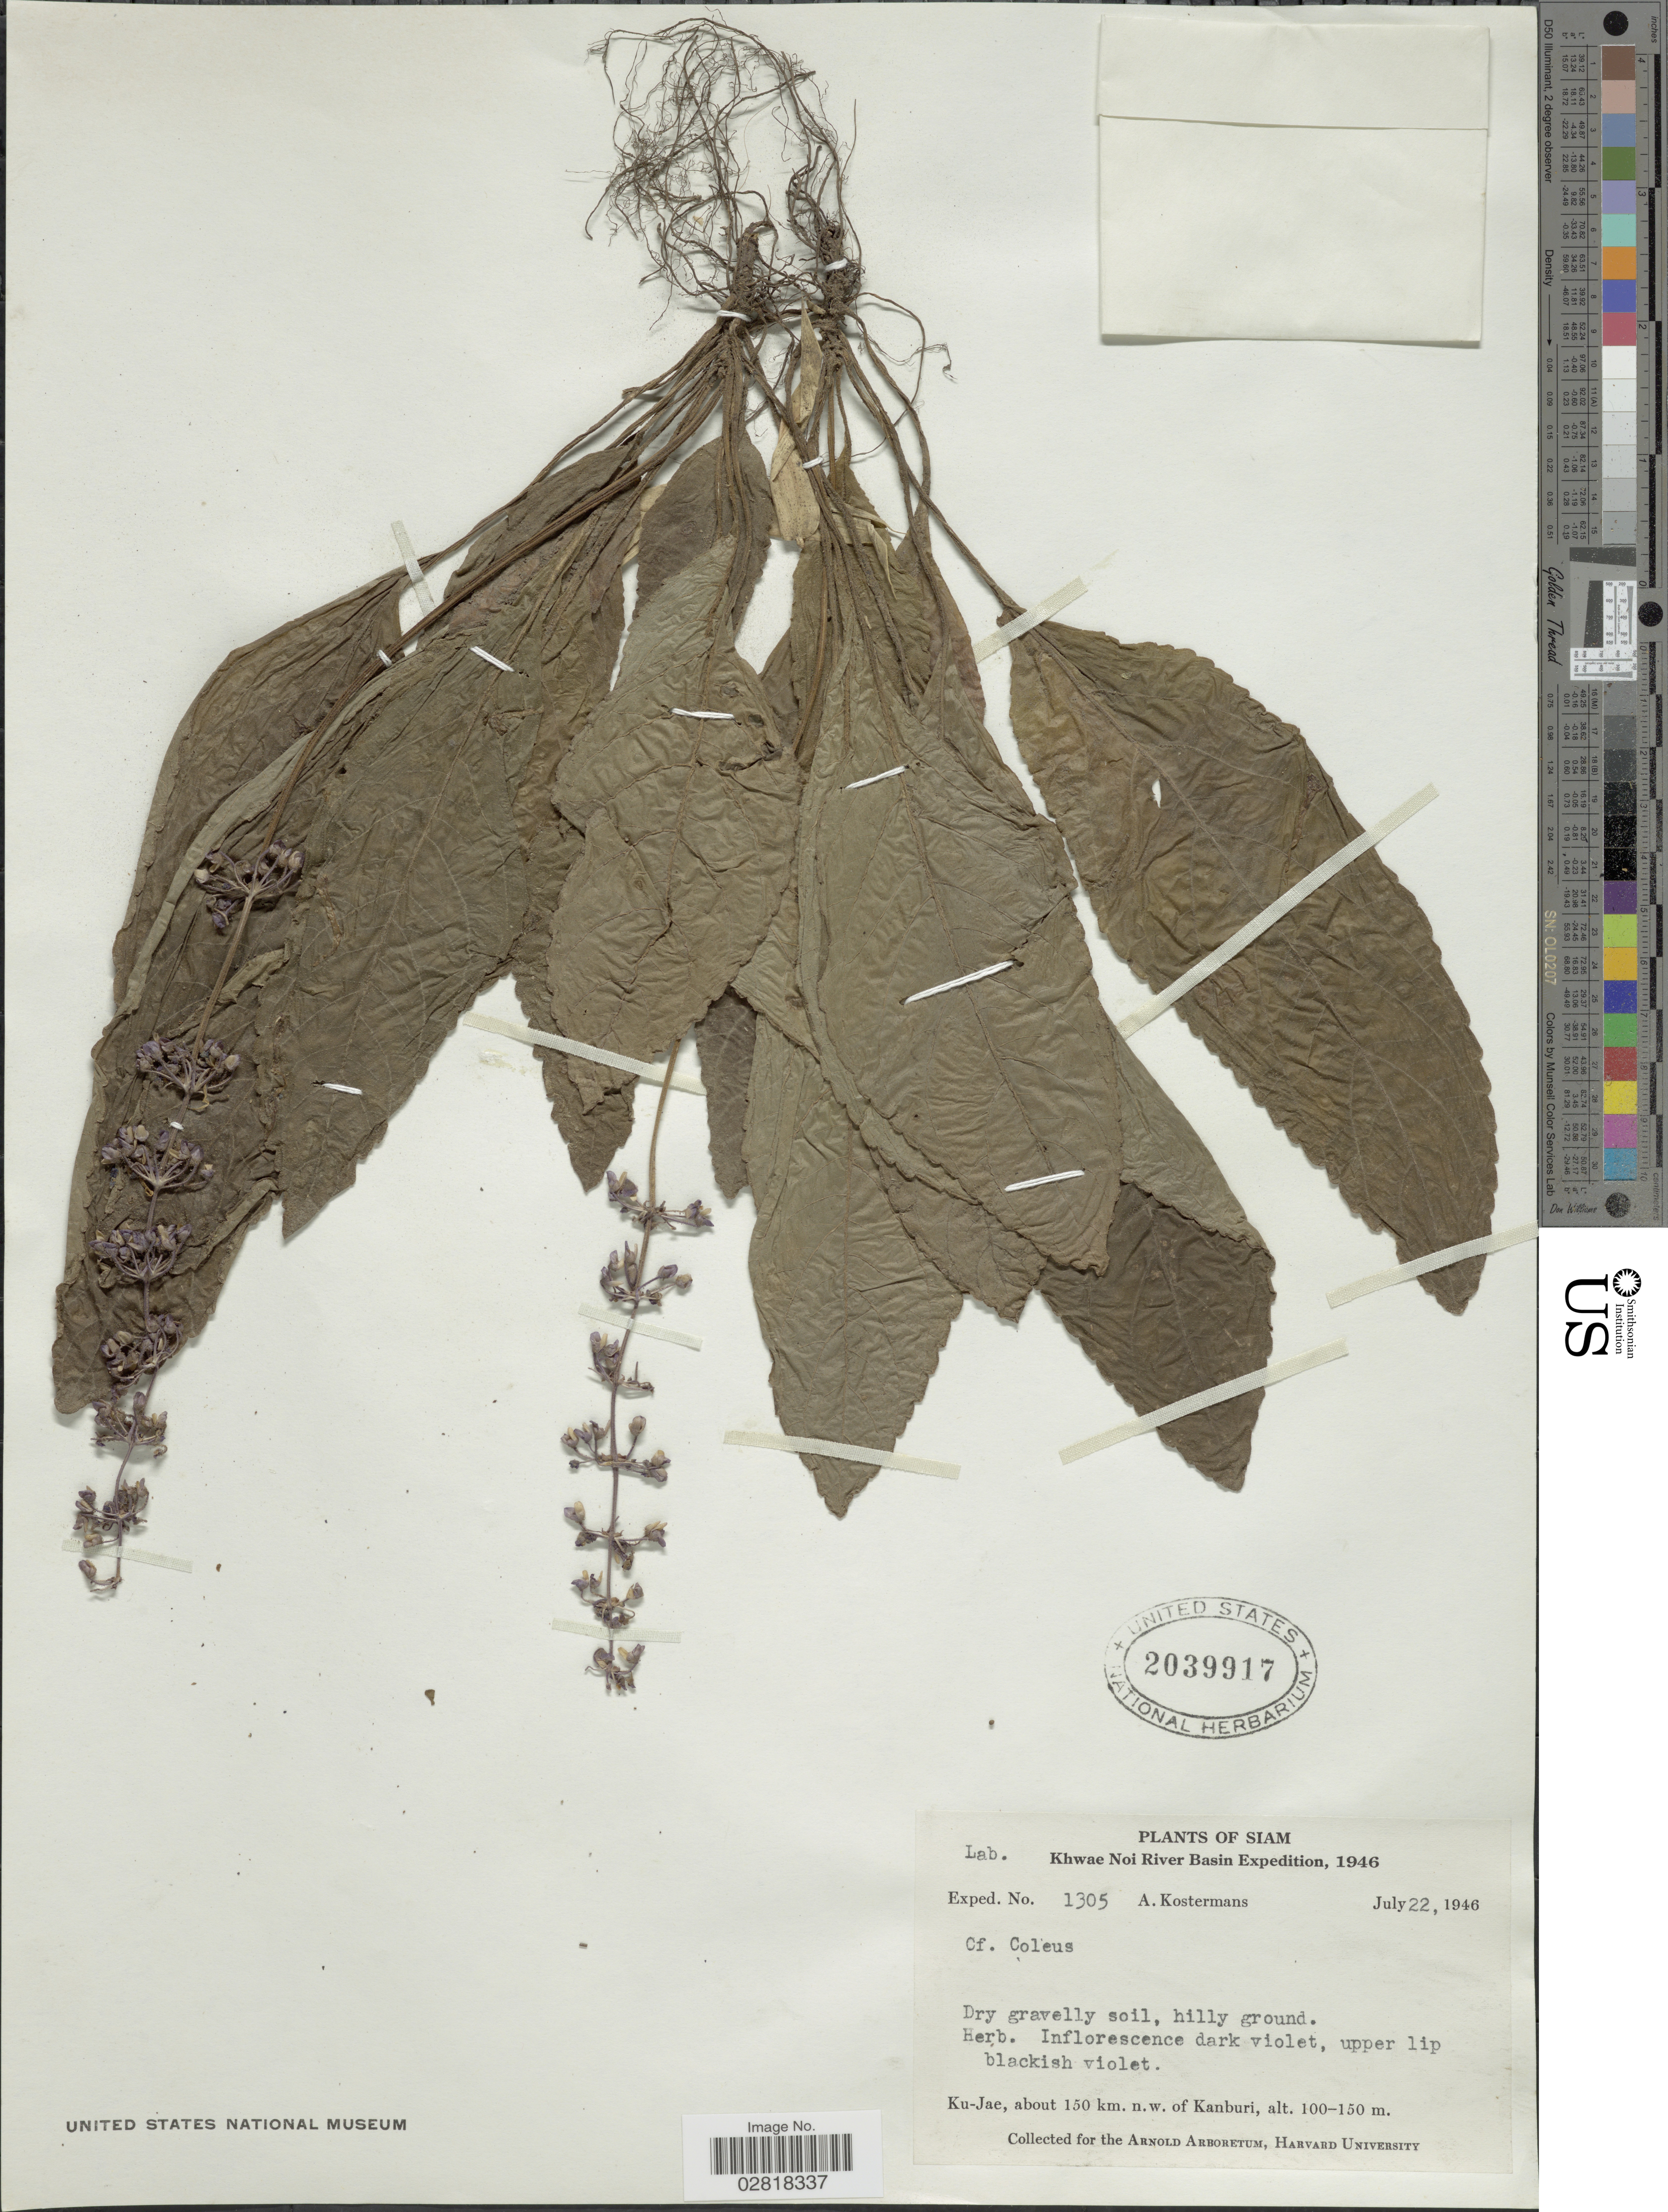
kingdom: Plantae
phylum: Tracheophyta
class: Magnoliopsida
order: Lamiales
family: Lamiaceae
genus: Plectranthus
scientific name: Plectranthus sp.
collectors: A. J. G. Kostermans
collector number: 1305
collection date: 1946-07-22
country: Thailand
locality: Siam, Khwae Noi River Basin, Ku-Jae, about 150 km. n.w. of Kanburi.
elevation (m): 100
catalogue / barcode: US 2039917